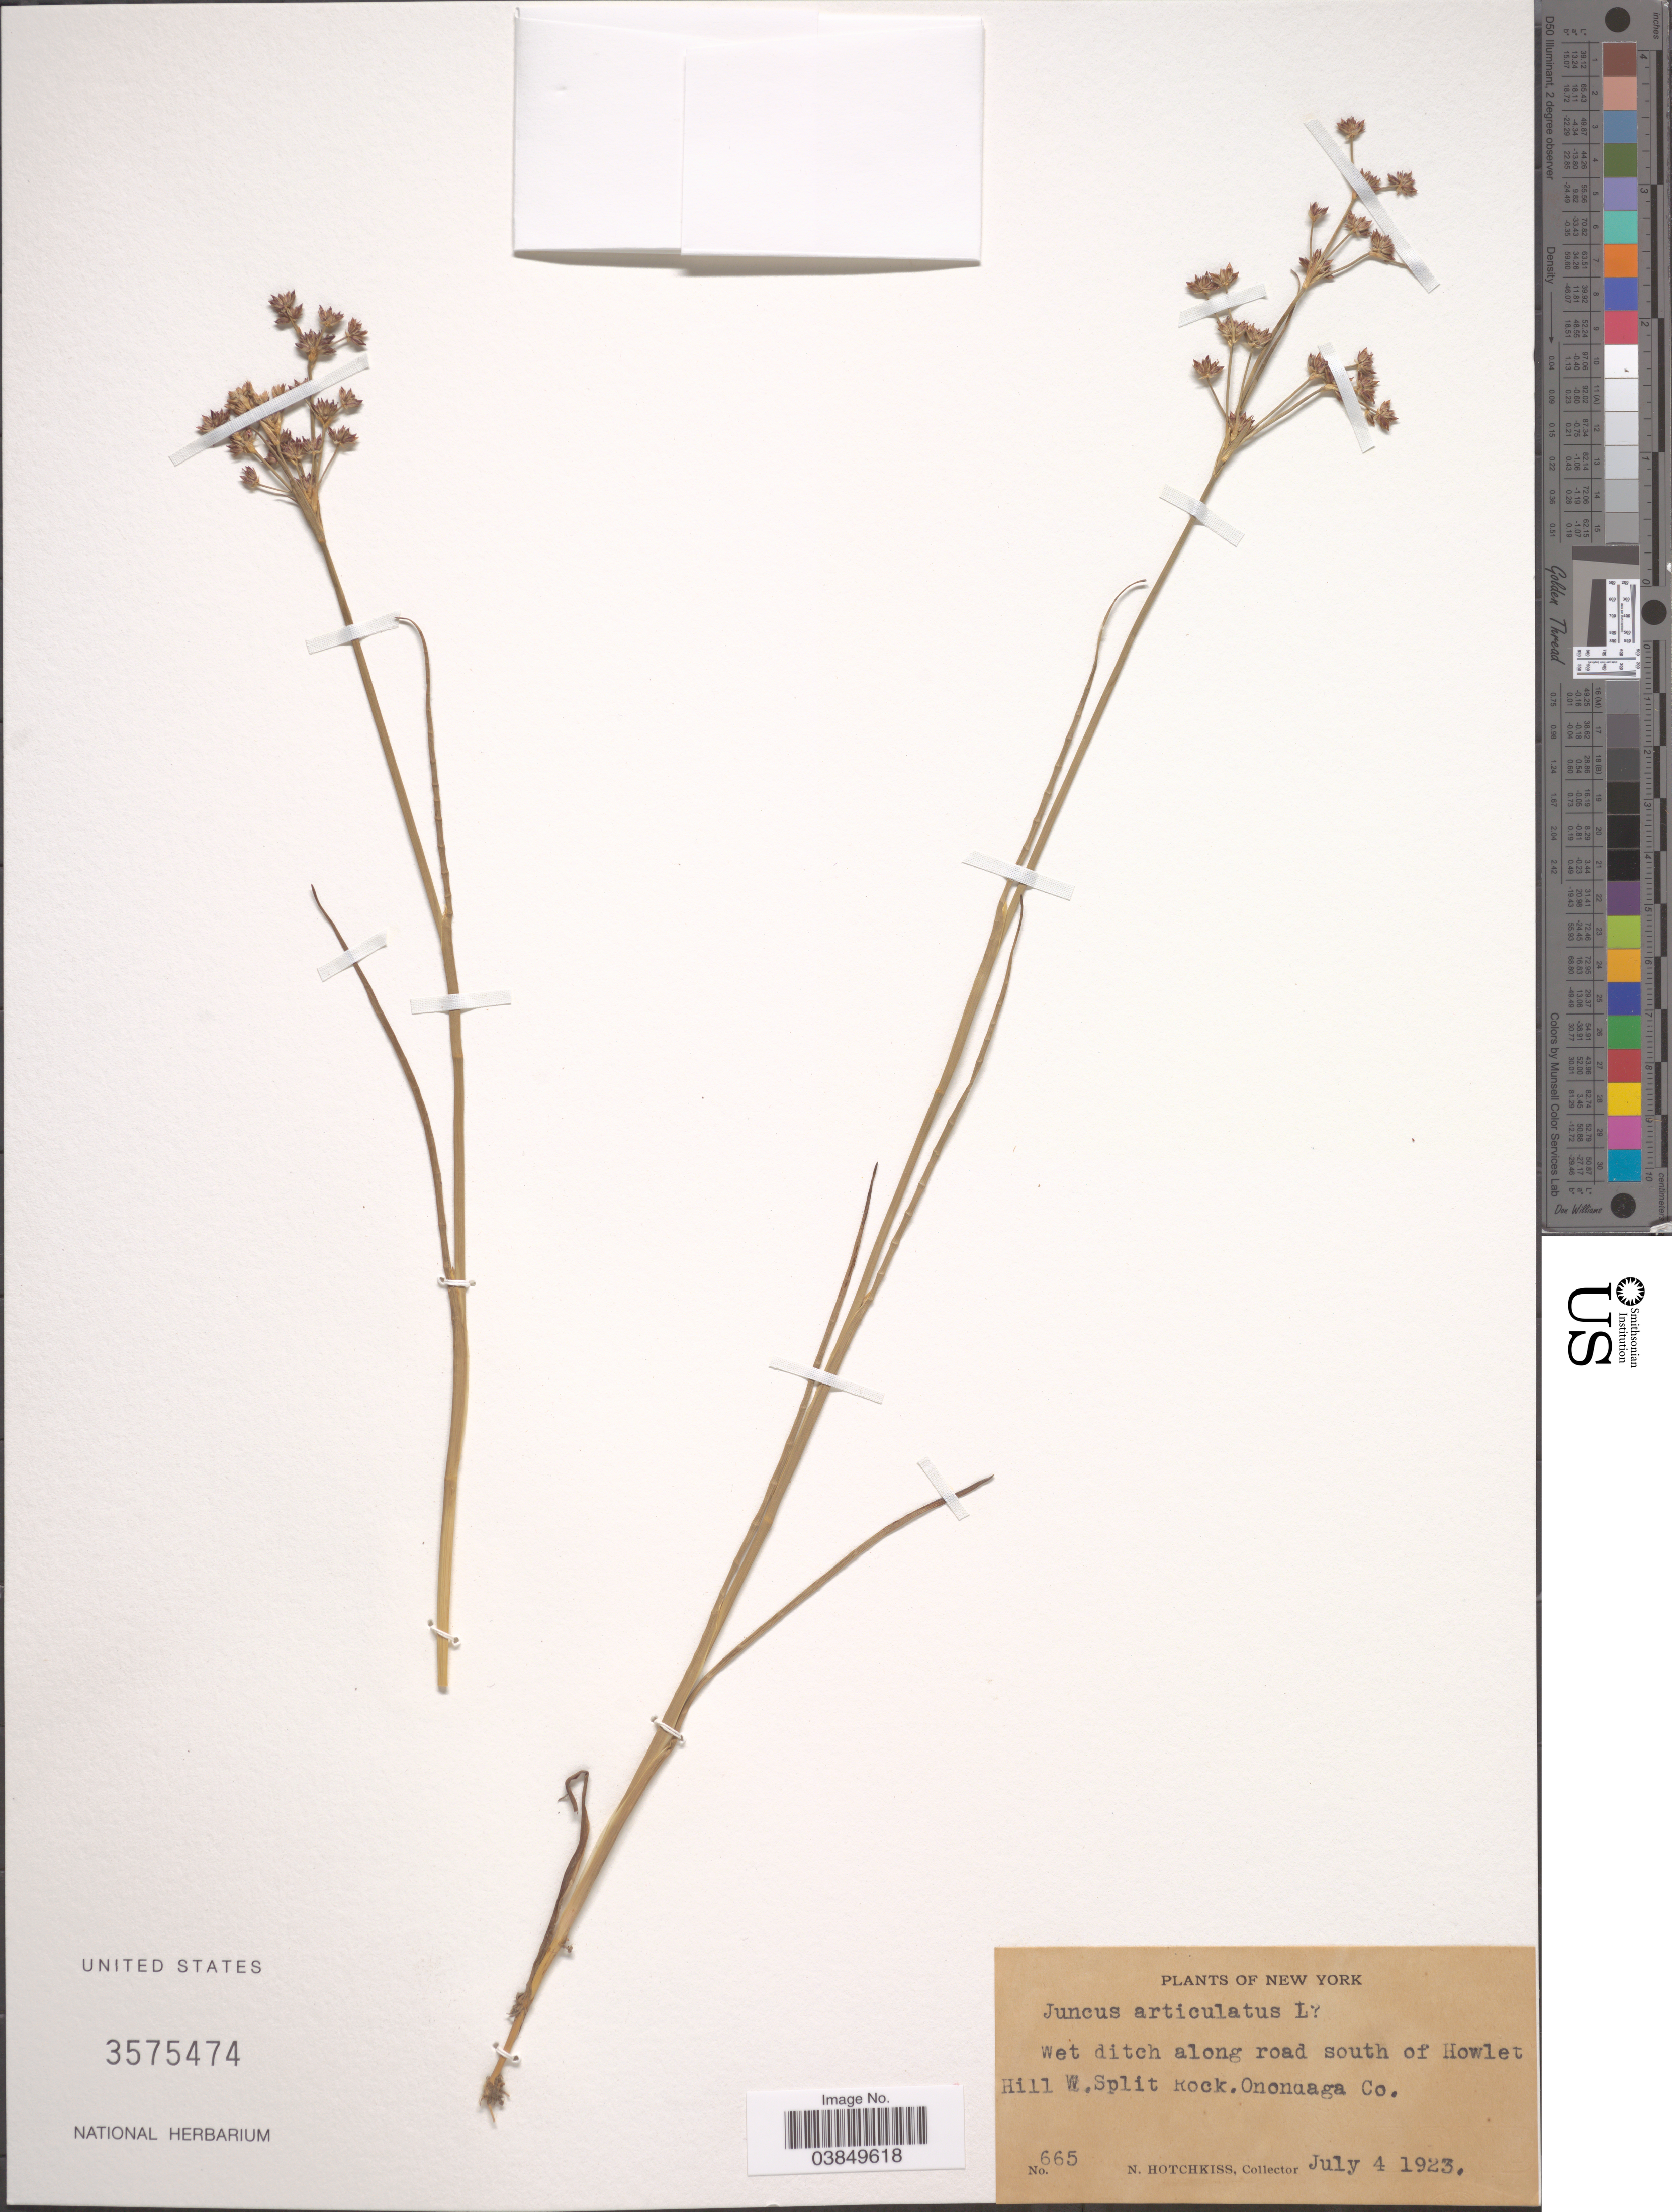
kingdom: Plantae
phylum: Tracheophyta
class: Liliopsida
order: Poales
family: Juncaceae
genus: Juncus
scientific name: Juncus articulatus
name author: L.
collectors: N. Hotchkiss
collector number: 665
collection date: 1923-07-04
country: United States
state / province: New York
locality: Wet ditch along road south of Howlet Hill W. Split Rock. Onondaga Co.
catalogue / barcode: US 3575474